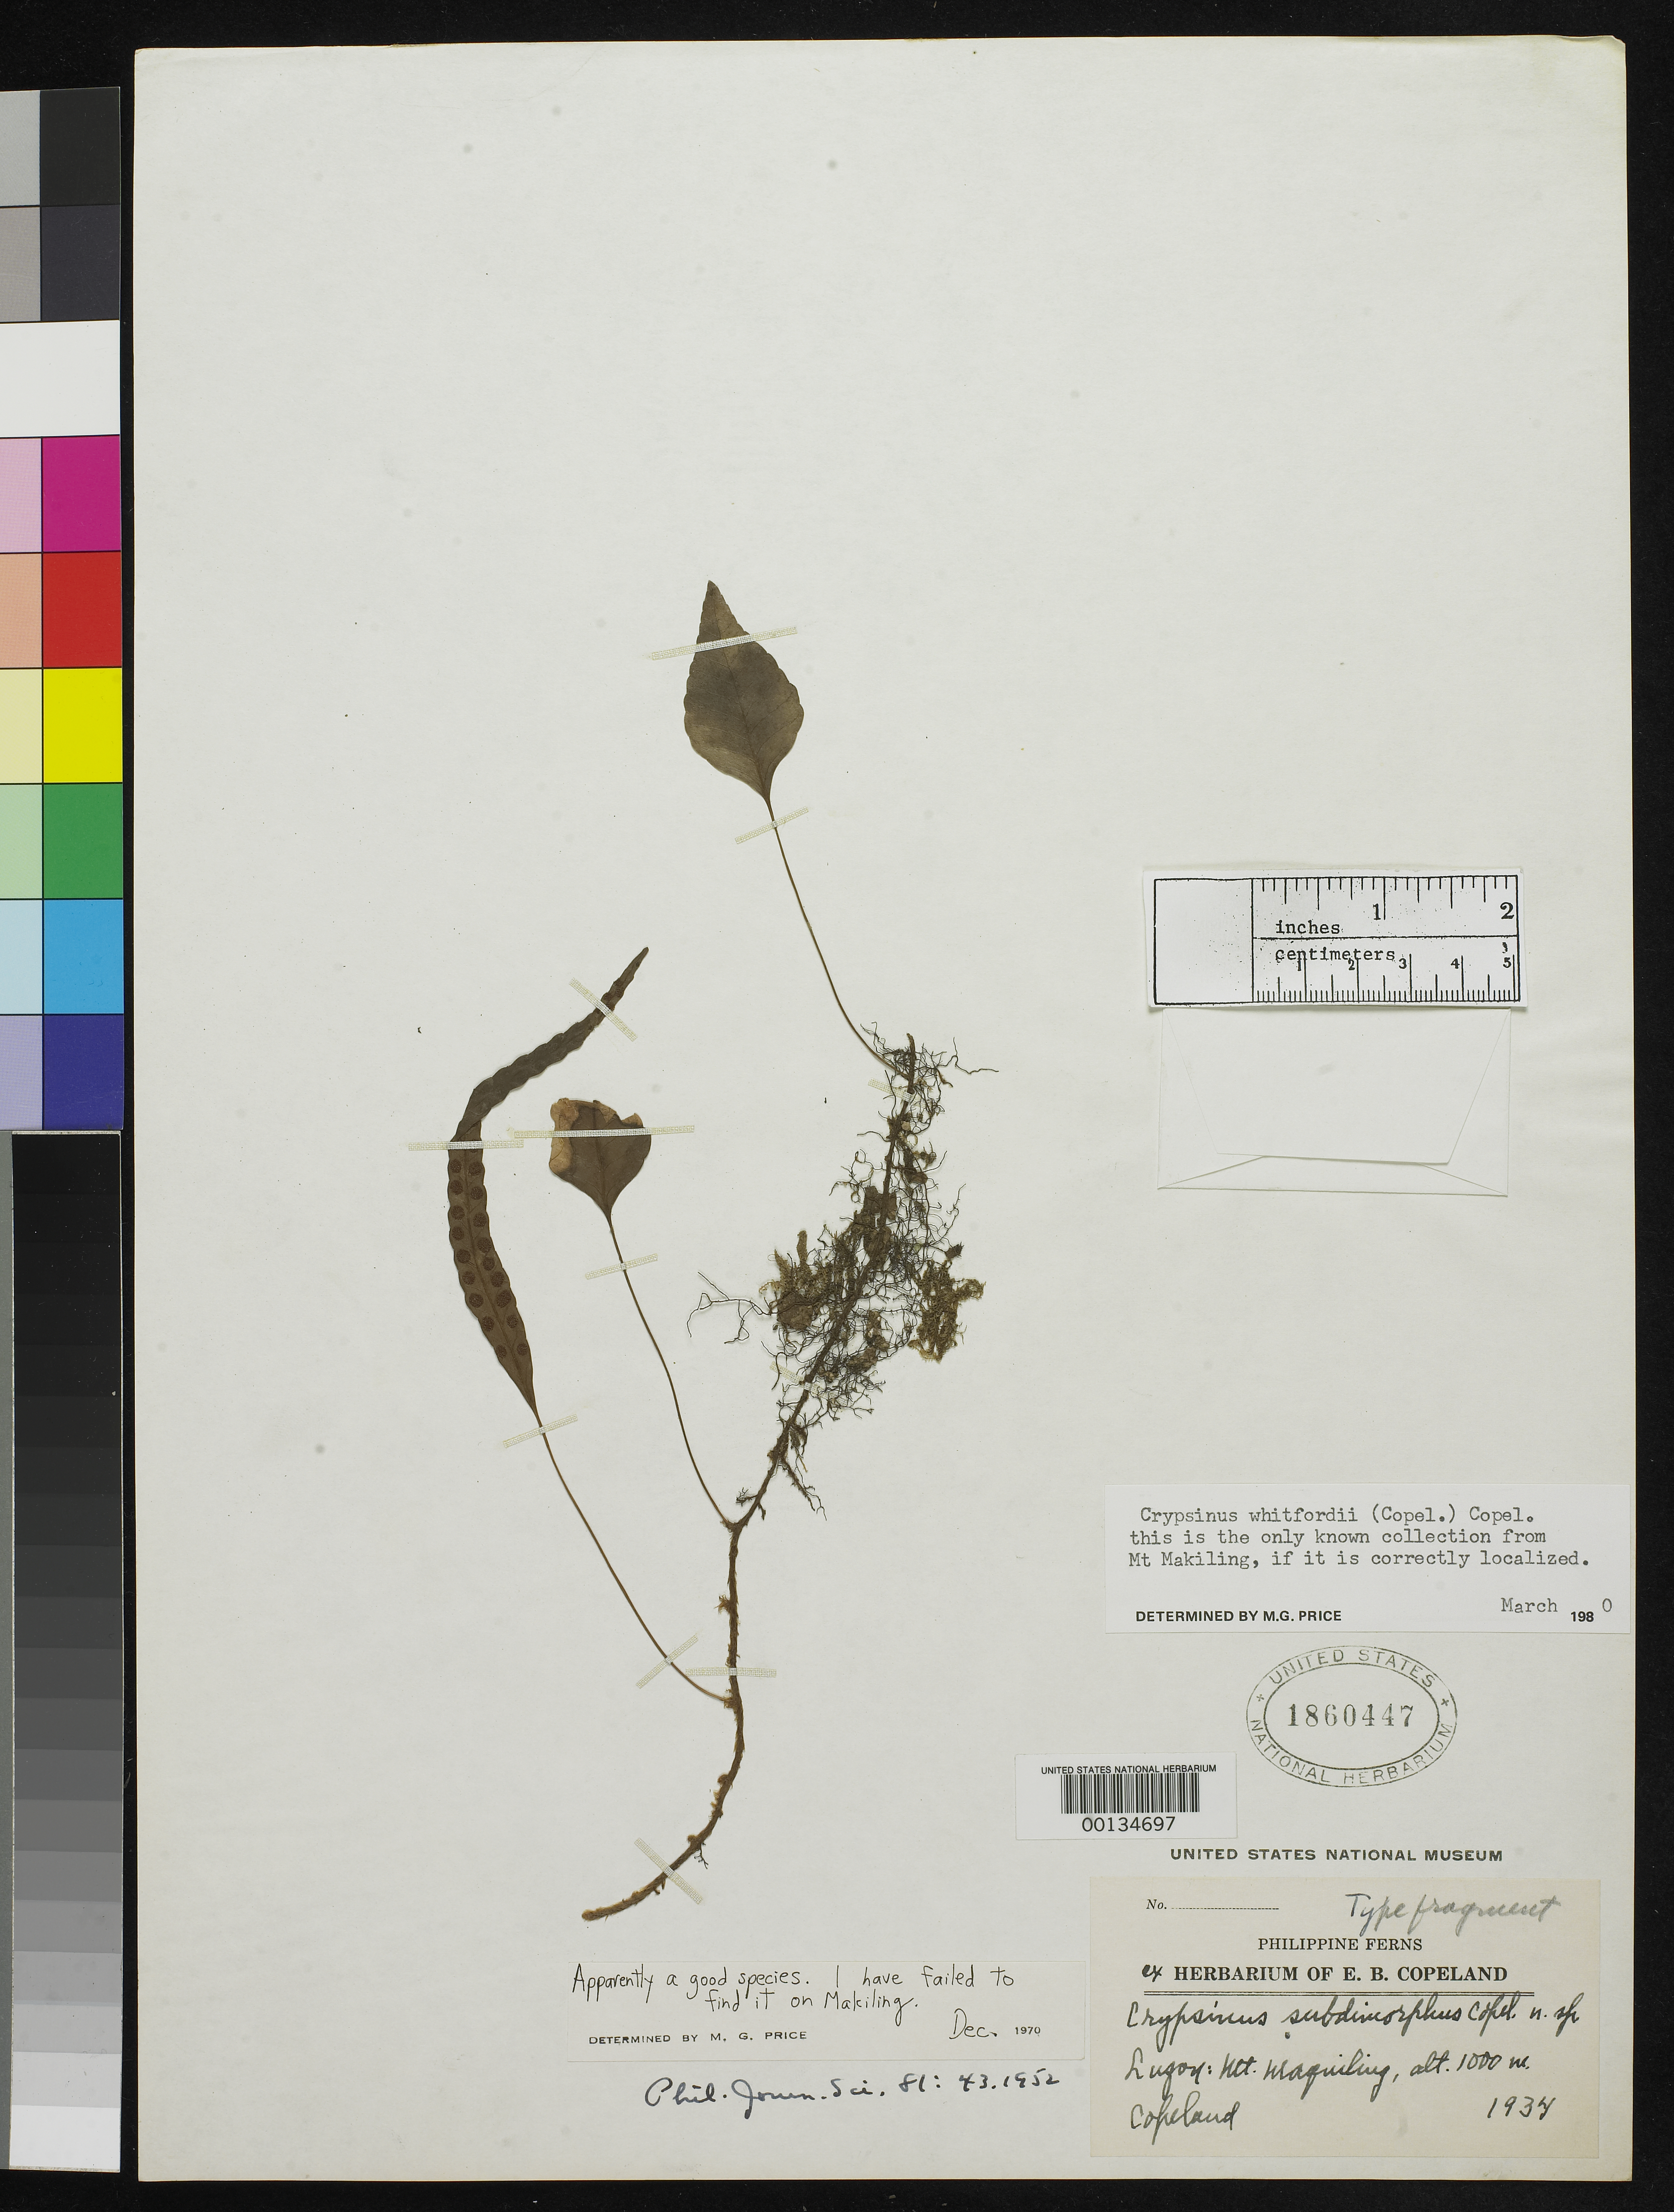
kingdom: Plantae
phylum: Tracheophyta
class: Polypodiopsida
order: Polypodiales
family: Polypodiaceae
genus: Crypsinus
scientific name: Crypsinus subdimorphus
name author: Copel.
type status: Isotype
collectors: E. B. Copeland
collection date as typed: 1934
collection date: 1934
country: Philippines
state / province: Calabarzon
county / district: Laguna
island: Luzon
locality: Mt. Maquiling.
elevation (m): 1000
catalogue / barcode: US 1860447